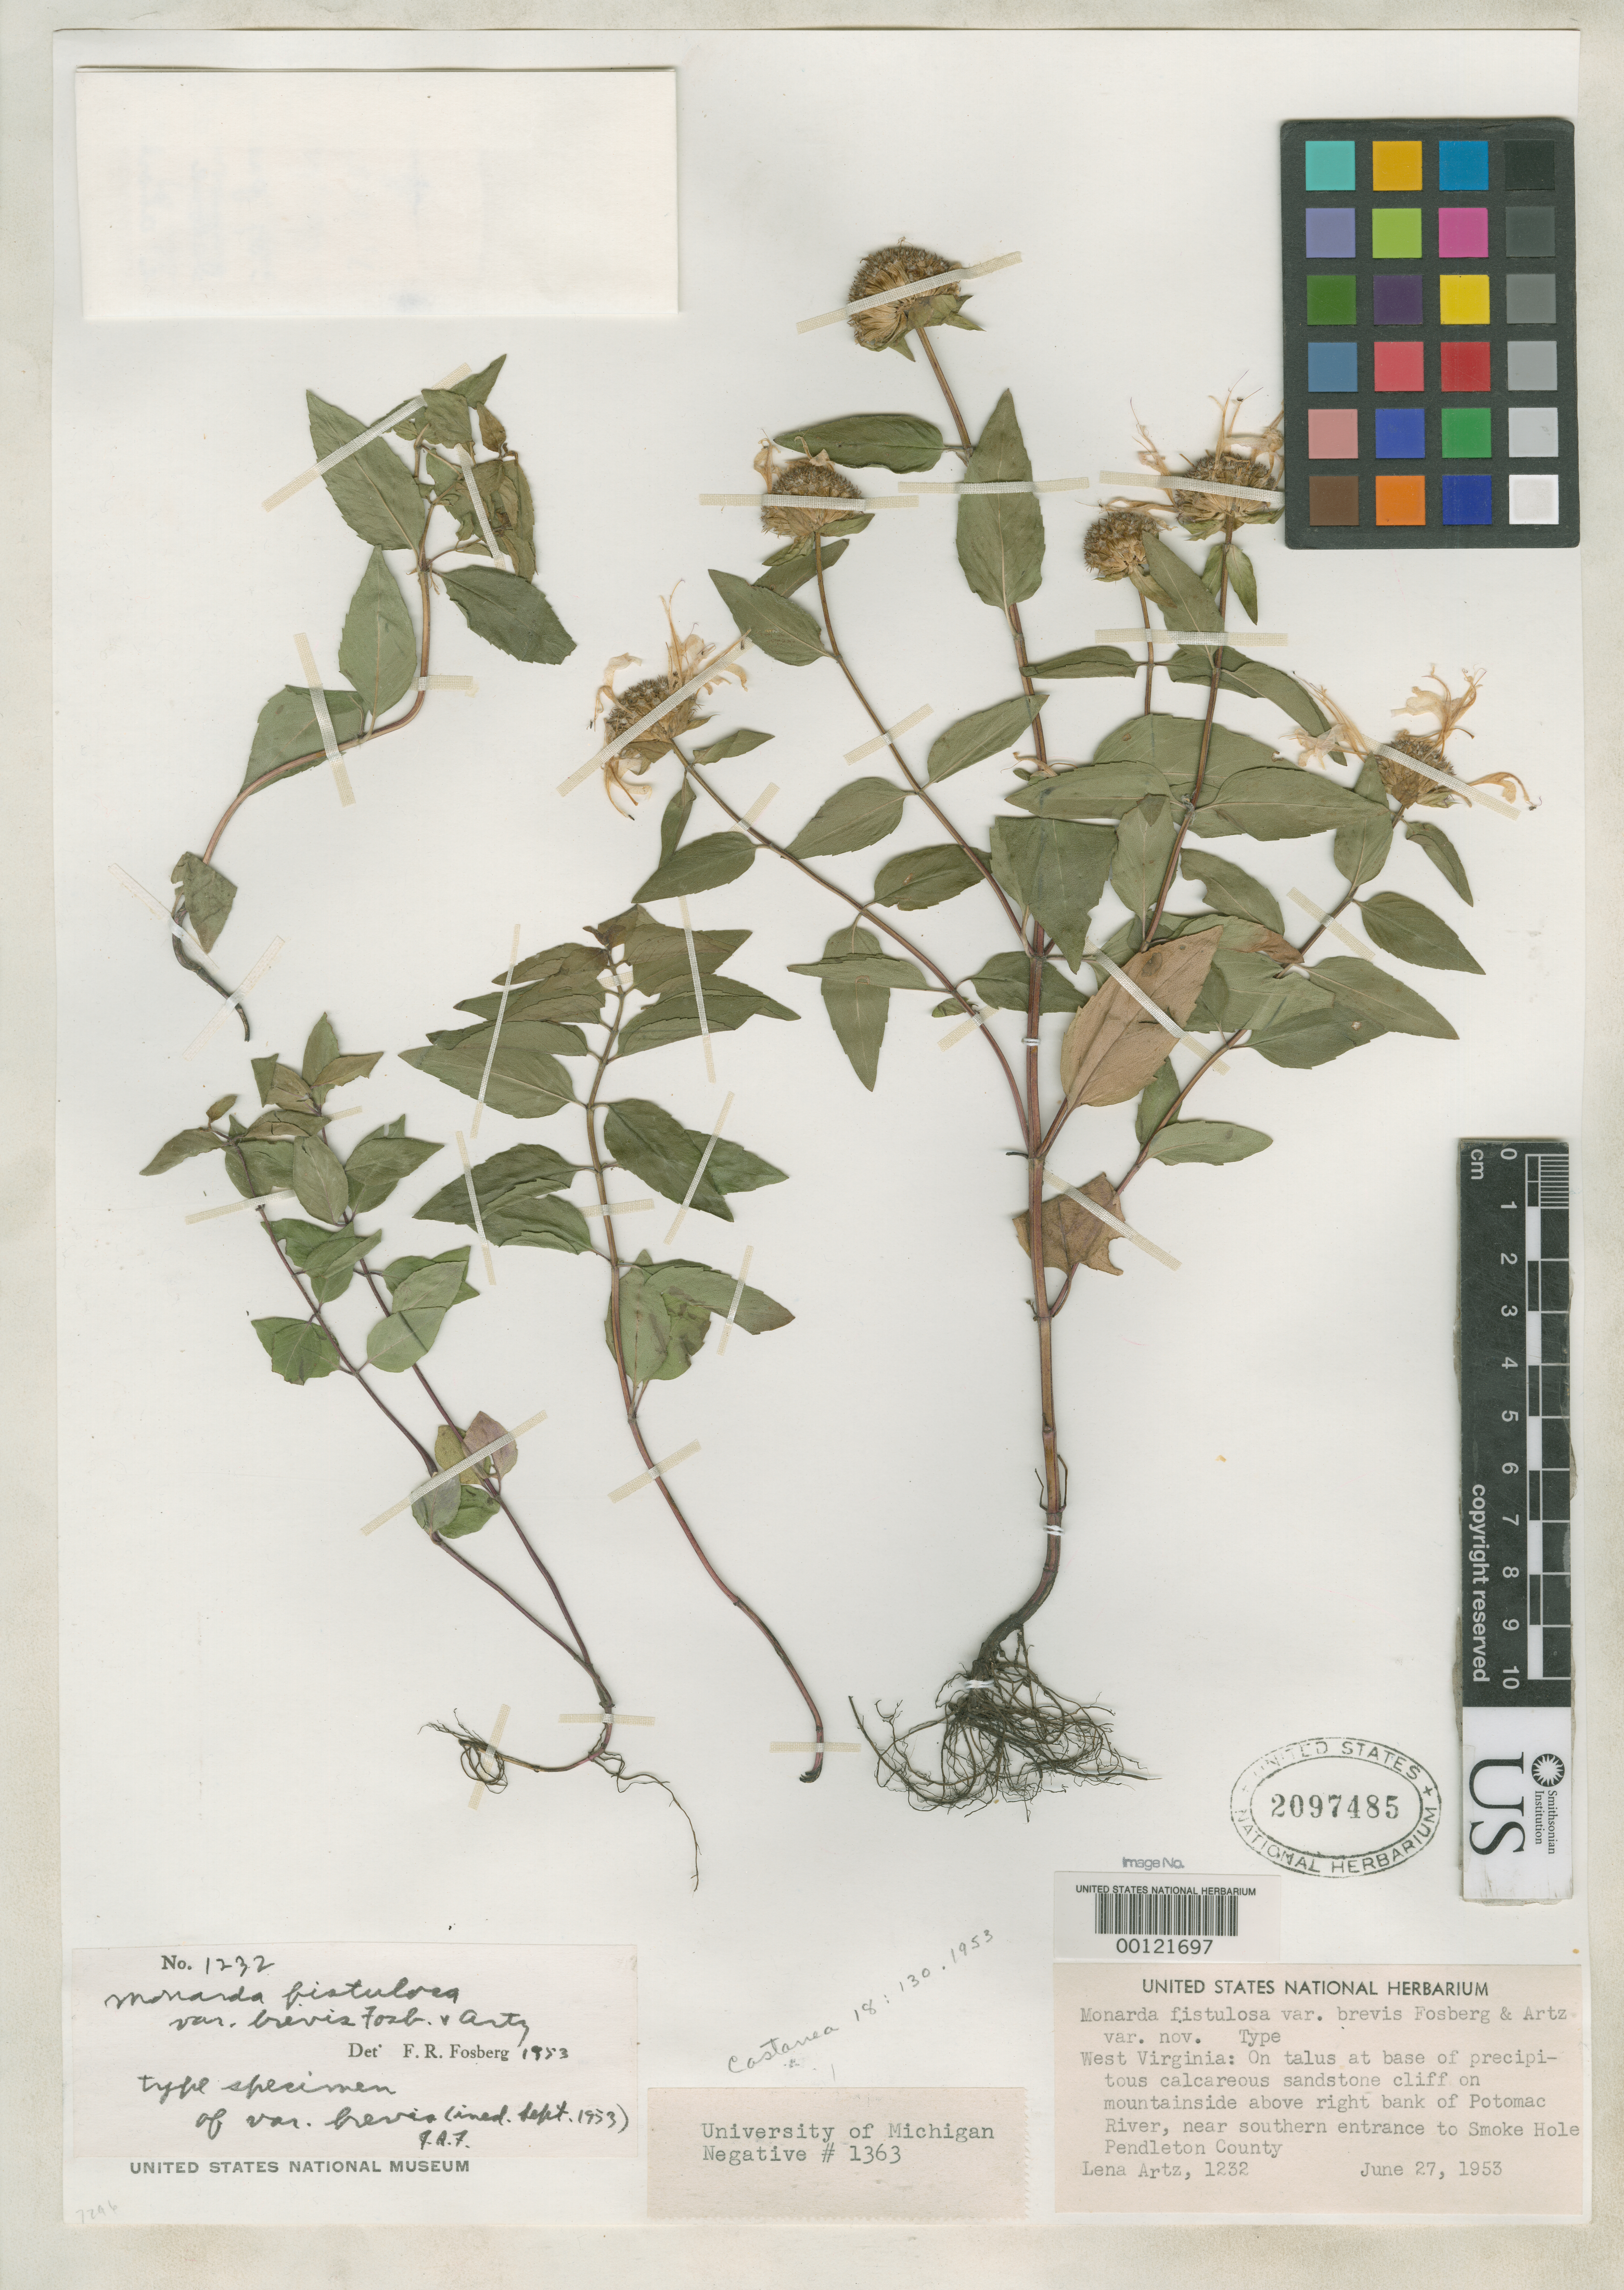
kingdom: Plantae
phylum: Tracheophyta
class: Magnoliopsida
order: Lamiales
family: Lamiaceae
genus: Monarda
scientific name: Monarda fistulosa var. brevis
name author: Fosberg & Artz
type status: Holotype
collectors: L. Artz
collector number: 1232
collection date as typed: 27 Jun 1953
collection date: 1953-06-27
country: United States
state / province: West Virginia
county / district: Pendleton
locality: Smoke Hole.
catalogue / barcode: US 2097485